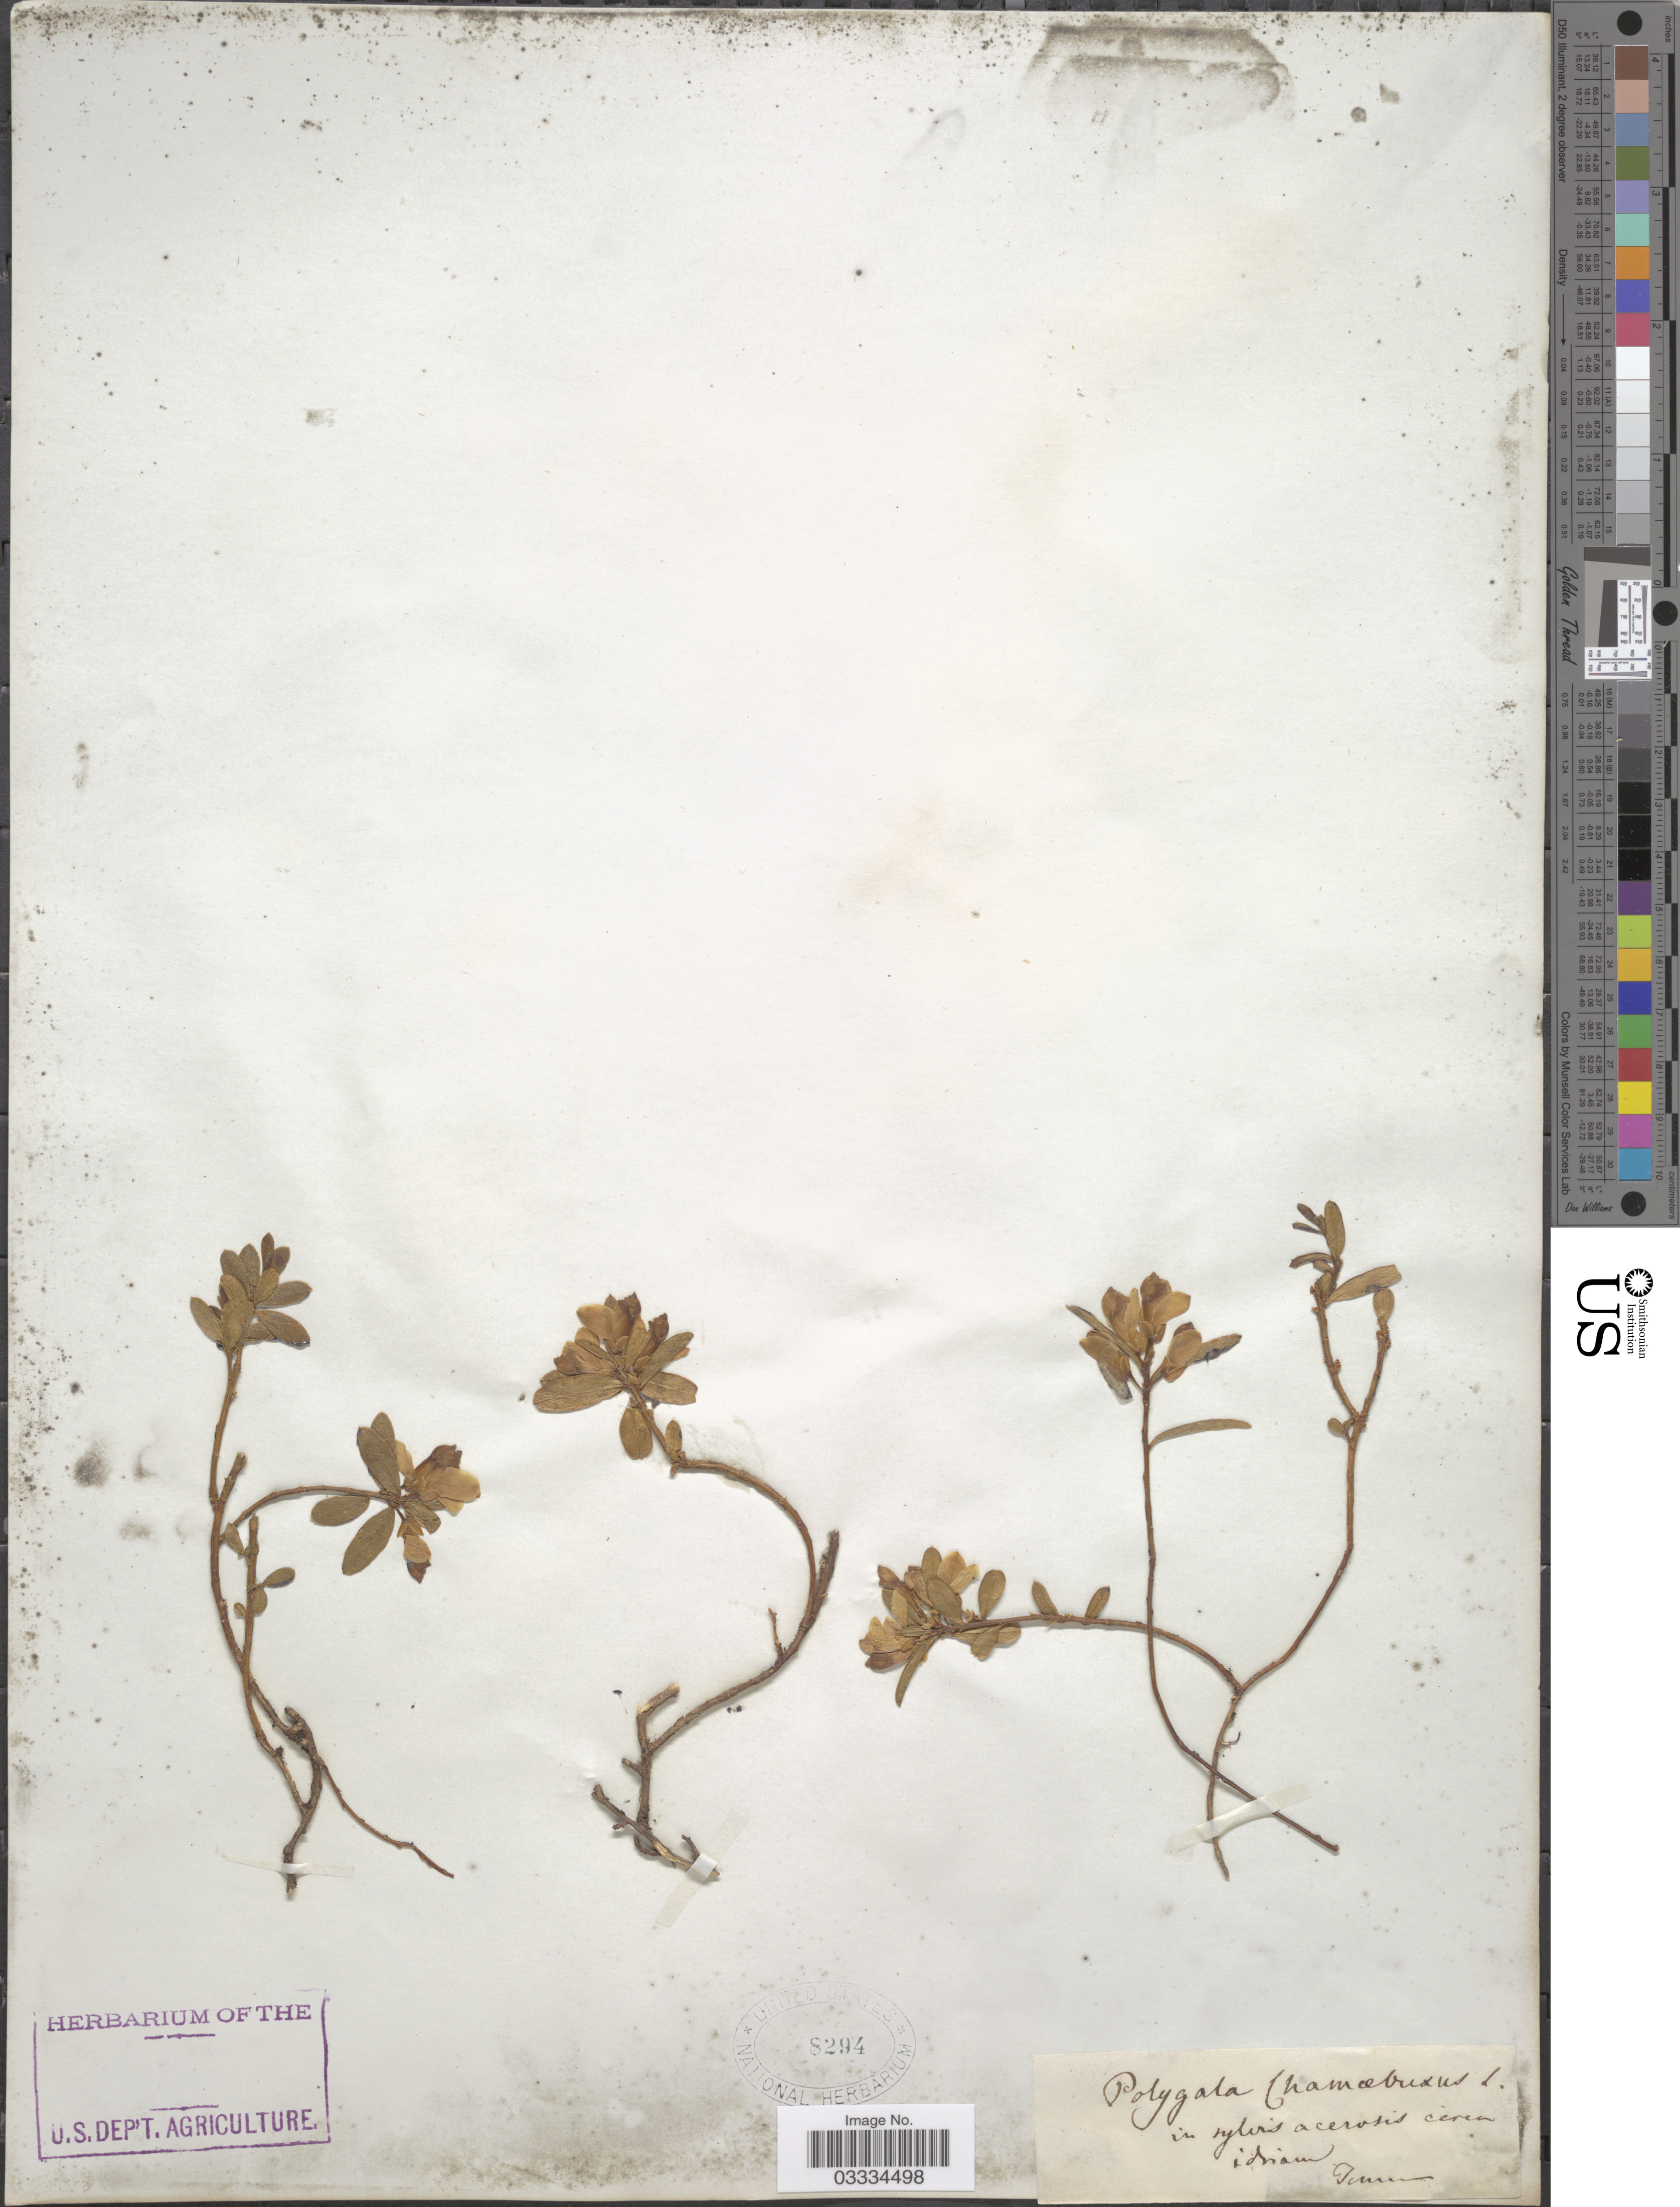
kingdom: Plantae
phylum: Tracheophyta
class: Magnoliopsida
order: Fabales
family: Polygalaceae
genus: Polygaloides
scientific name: Polygaloides chamaebuxus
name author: (L.) O. Schwarz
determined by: Strong, Mark T., (BOT), Smithsonian Institution - National Museum of Natural History (UNITED STATES)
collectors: Tomm.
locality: In sylvis acerosis circa idiam [interpreted].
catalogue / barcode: US 8294